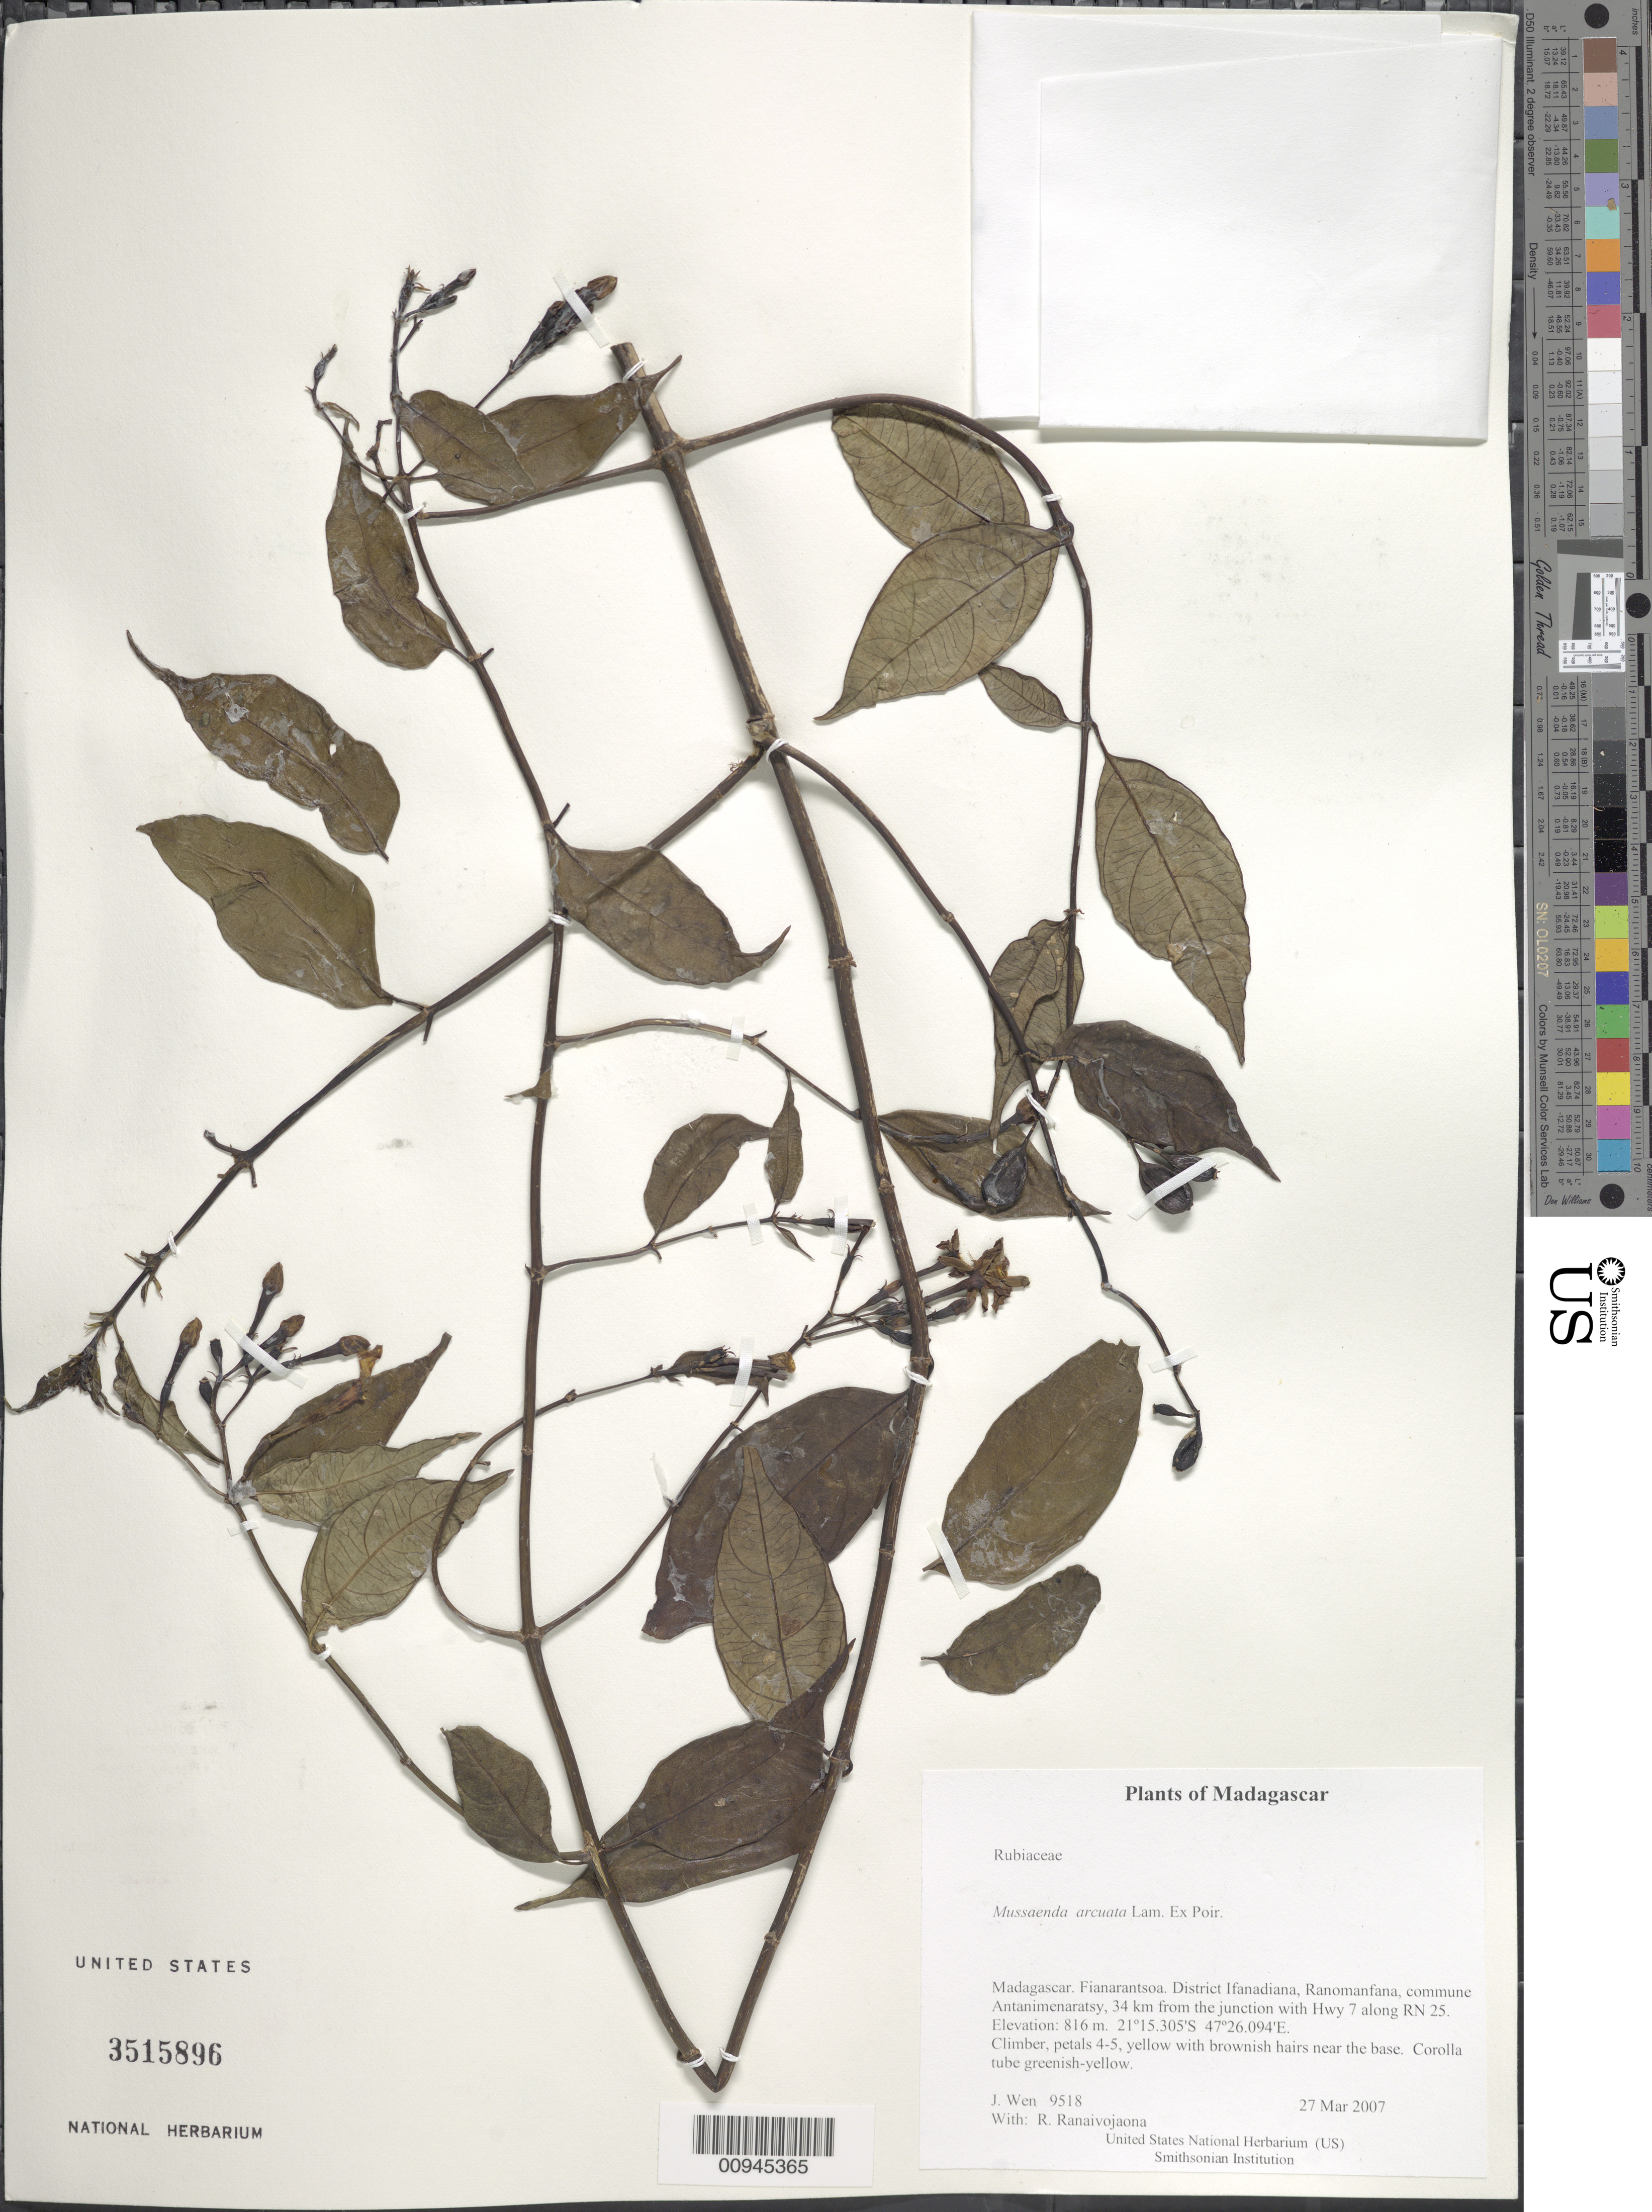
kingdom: Plantae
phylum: Tracheophyta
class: Magnoliopsida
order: Gentianales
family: Rubiaceae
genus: Mussaenda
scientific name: Mussaenda arcuata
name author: Poir.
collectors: J. Wen & R. Ranaivojaona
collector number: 9518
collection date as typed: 27 Mar 2007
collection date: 2007-03-27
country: Madagascar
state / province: Vatovavy Fitovinany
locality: District Ifanadiana, Ranomanfana, commune Antanimenaratsy, 34 km from the junction with Hwy 7 along RN 25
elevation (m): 816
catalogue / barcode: US 3515896